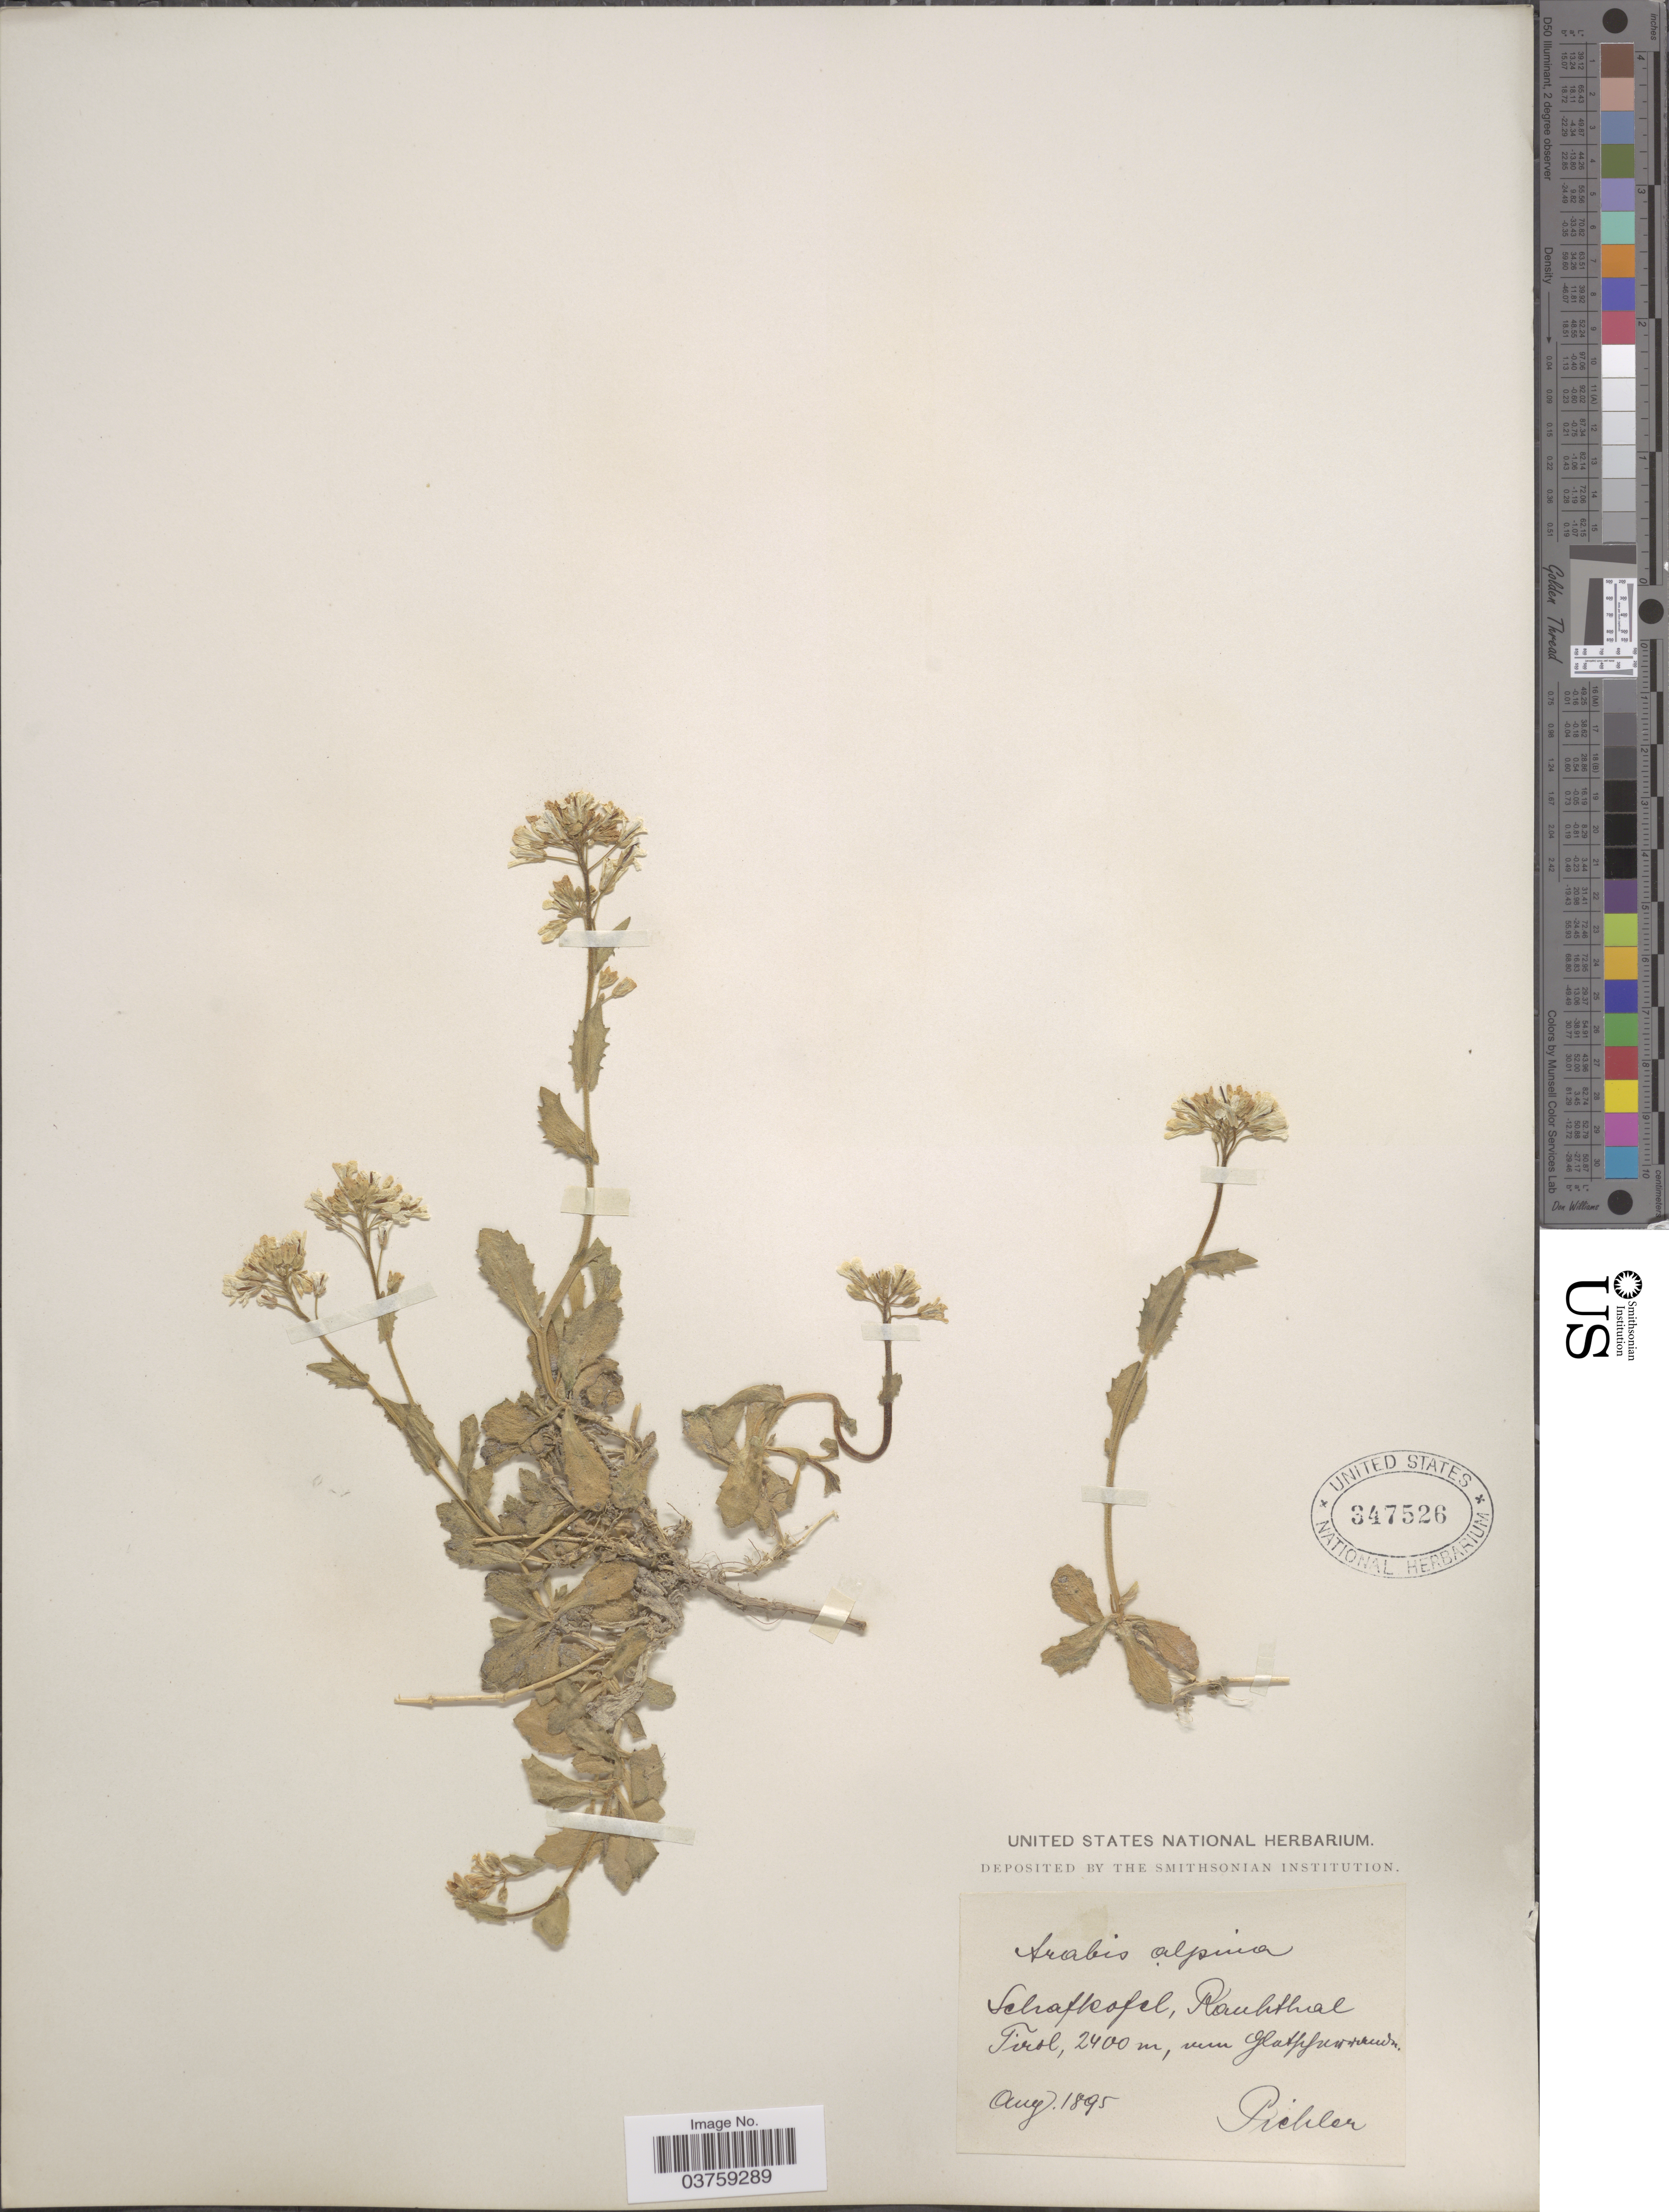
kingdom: Plantae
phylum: Tracheophyta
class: Magnoliopsida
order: Brassicales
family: Brassicaceae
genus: Arabis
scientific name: Arabis alpina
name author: L.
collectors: Pichler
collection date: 1895-08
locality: Schafkofel, Kauhthal, Tirol, vun Glatpfuwerten [interpreted].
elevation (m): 2400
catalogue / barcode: US 347526